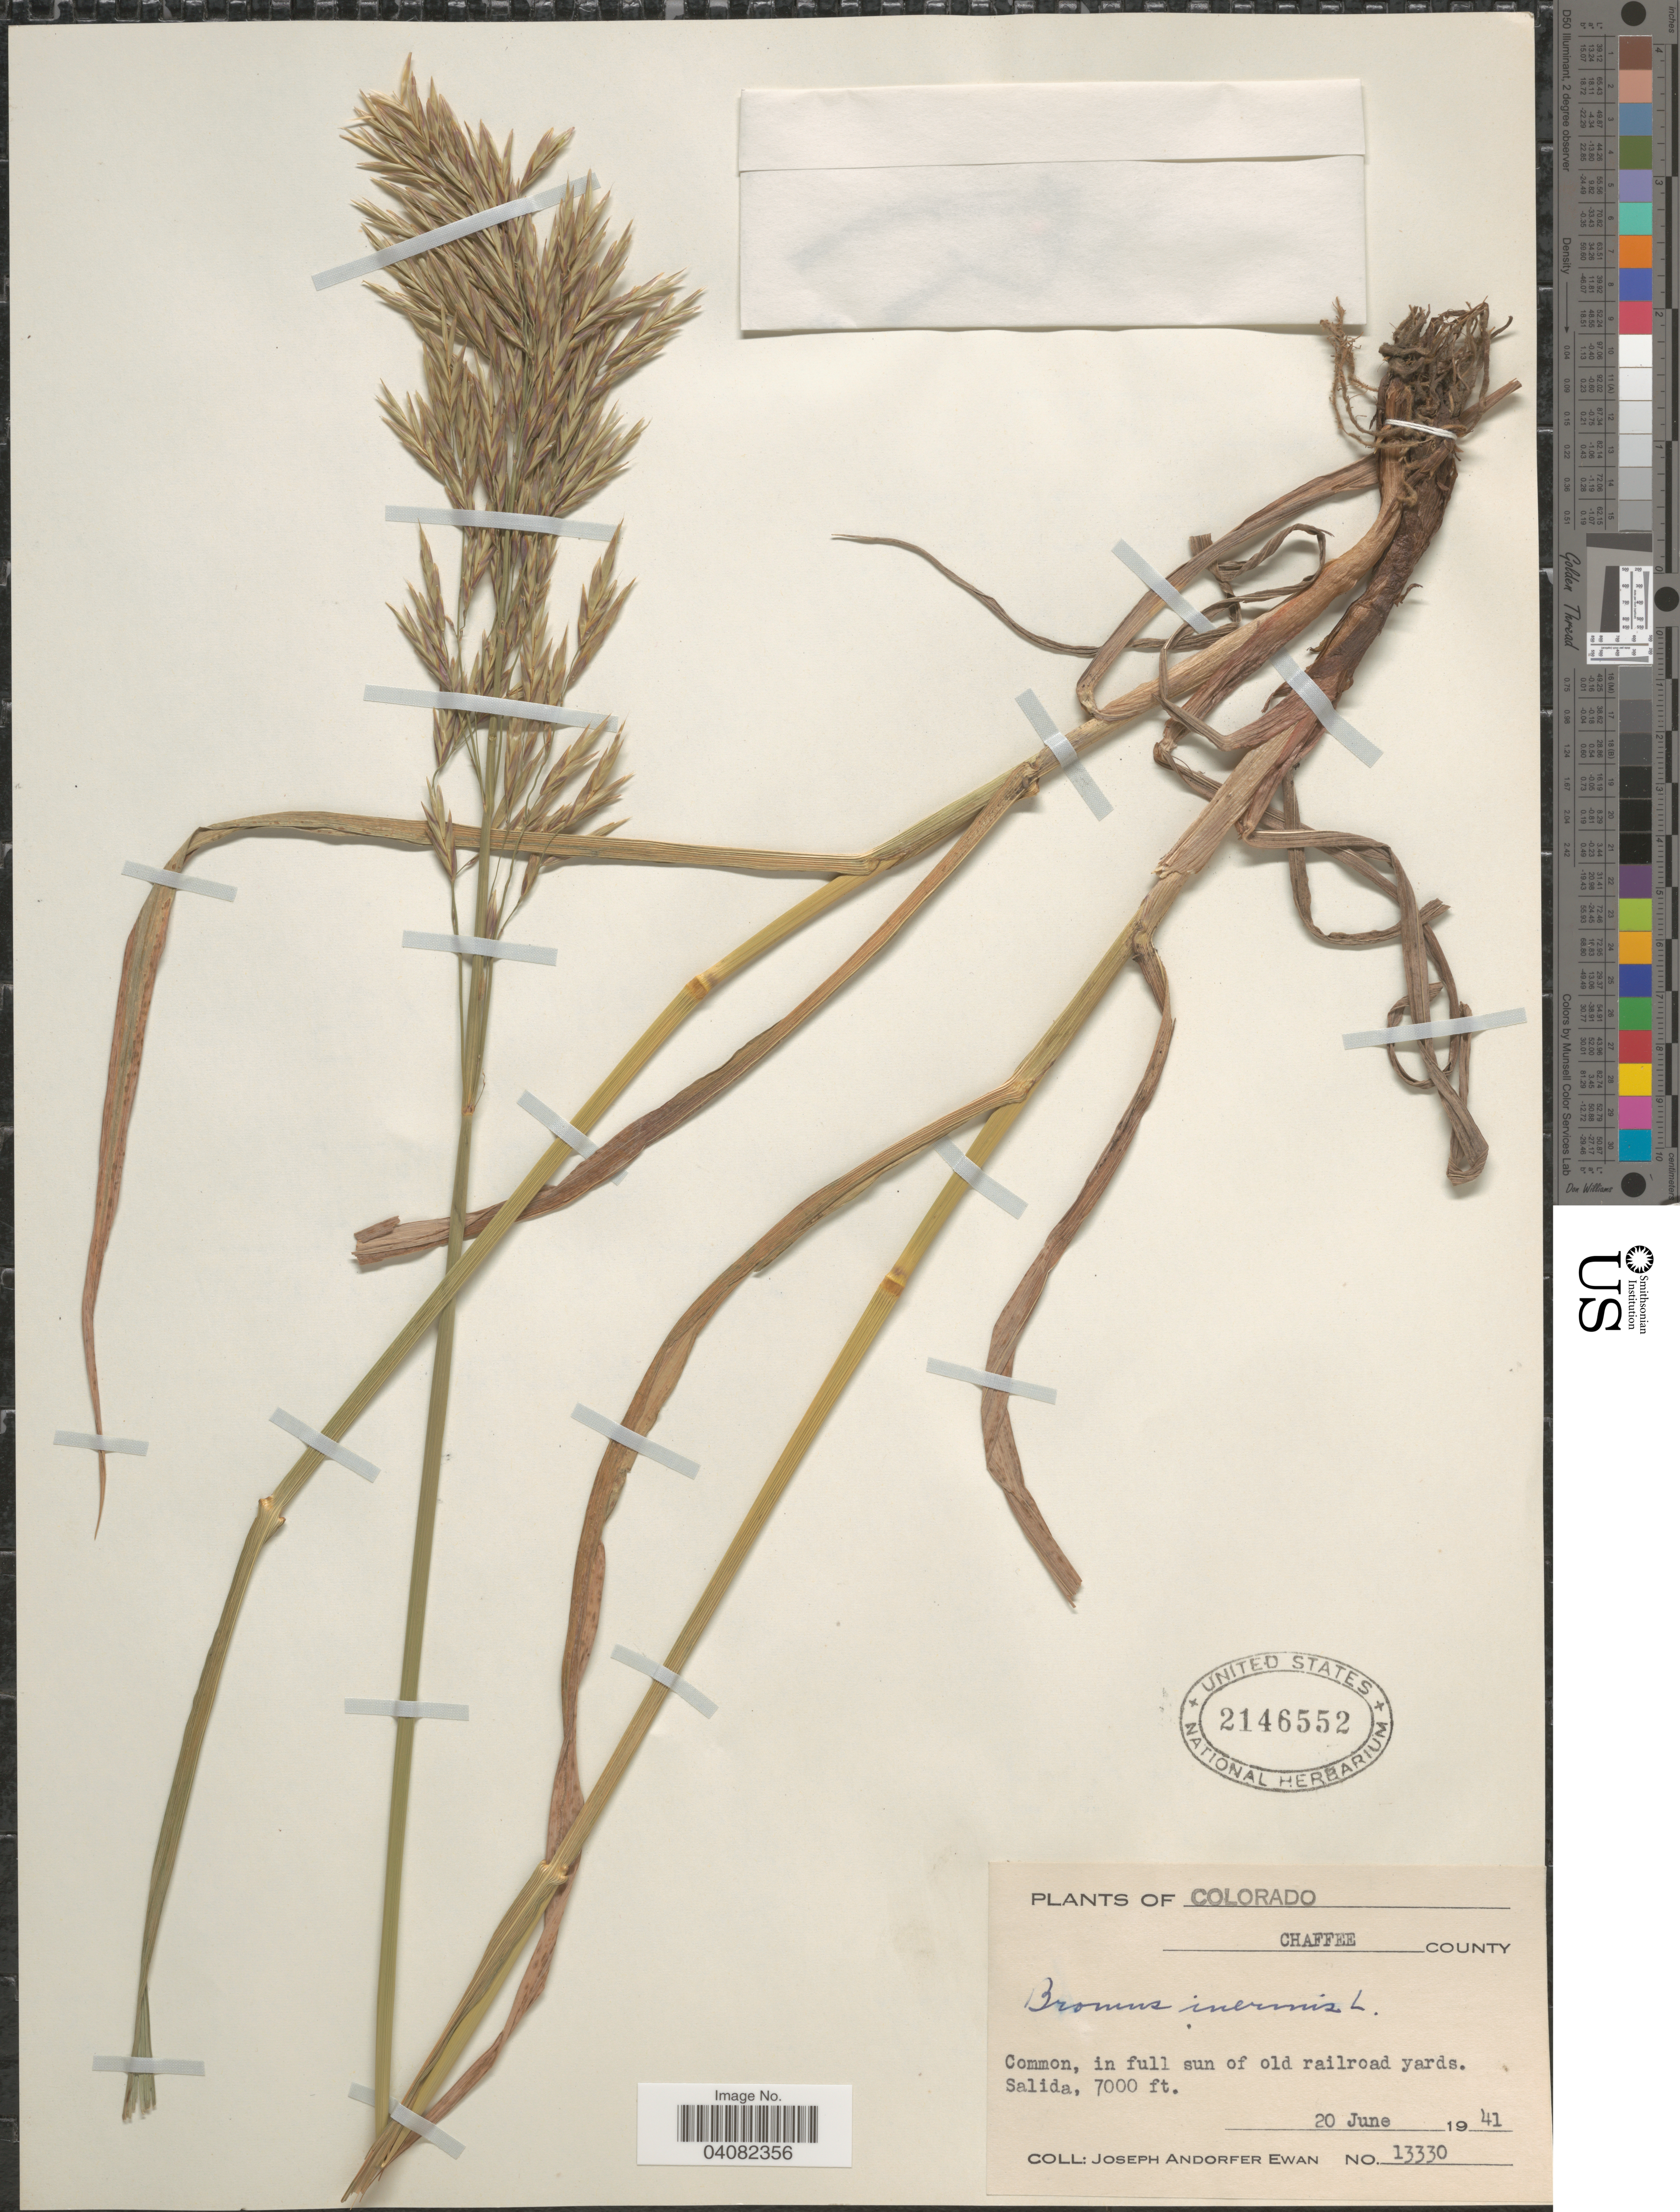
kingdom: Plantae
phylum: Tracheophyta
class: Liliopsida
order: Poales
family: Poaceae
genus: Bromus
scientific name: Bromus inermis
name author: Leyss.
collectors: J. A. Ewan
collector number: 13330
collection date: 1941-06-20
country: United States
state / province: Colorado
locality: Chaffee County. Common, in full sun of old railroad yards, Salida.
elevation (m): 2134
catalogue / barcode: US 2146552